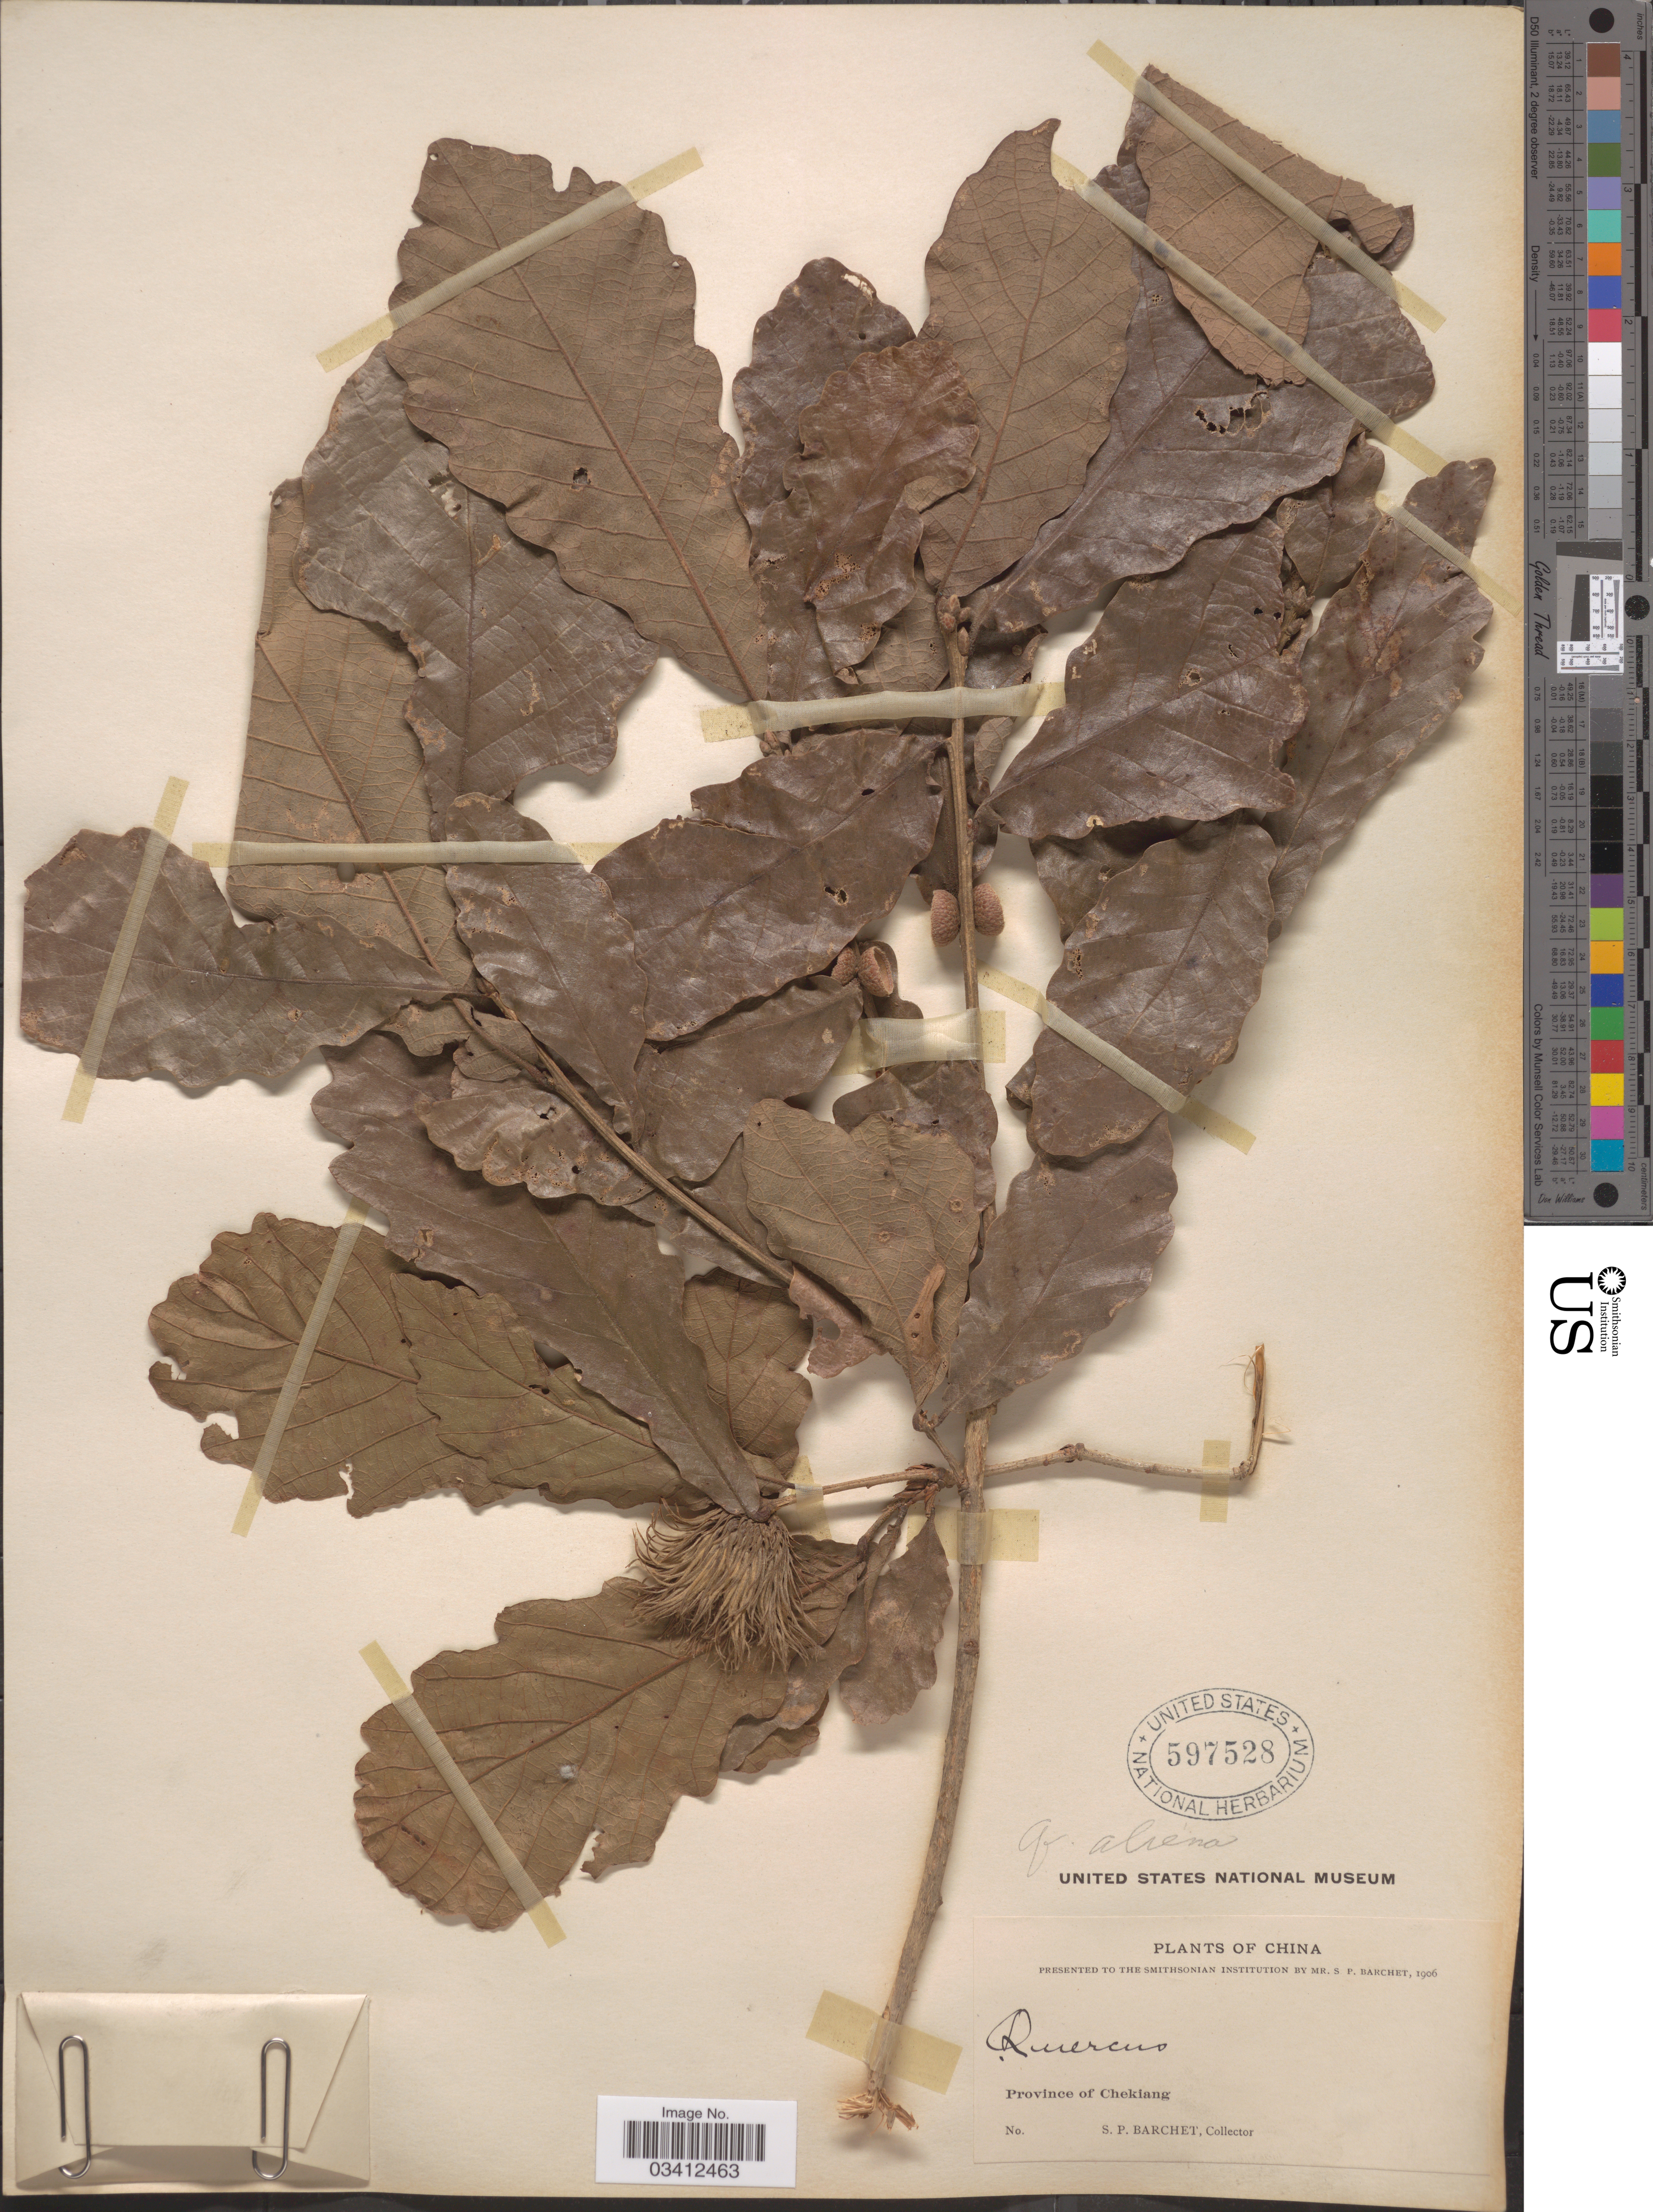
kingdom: Plantae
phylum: Tracheophyta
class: Magnoliopsida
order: Fagales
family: Fagaceae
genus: Quercus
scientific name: Quercus sp.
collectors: S. P. Barchet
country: China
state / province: Zhejiang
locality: Province of Chekiang.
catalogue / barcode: US 597528